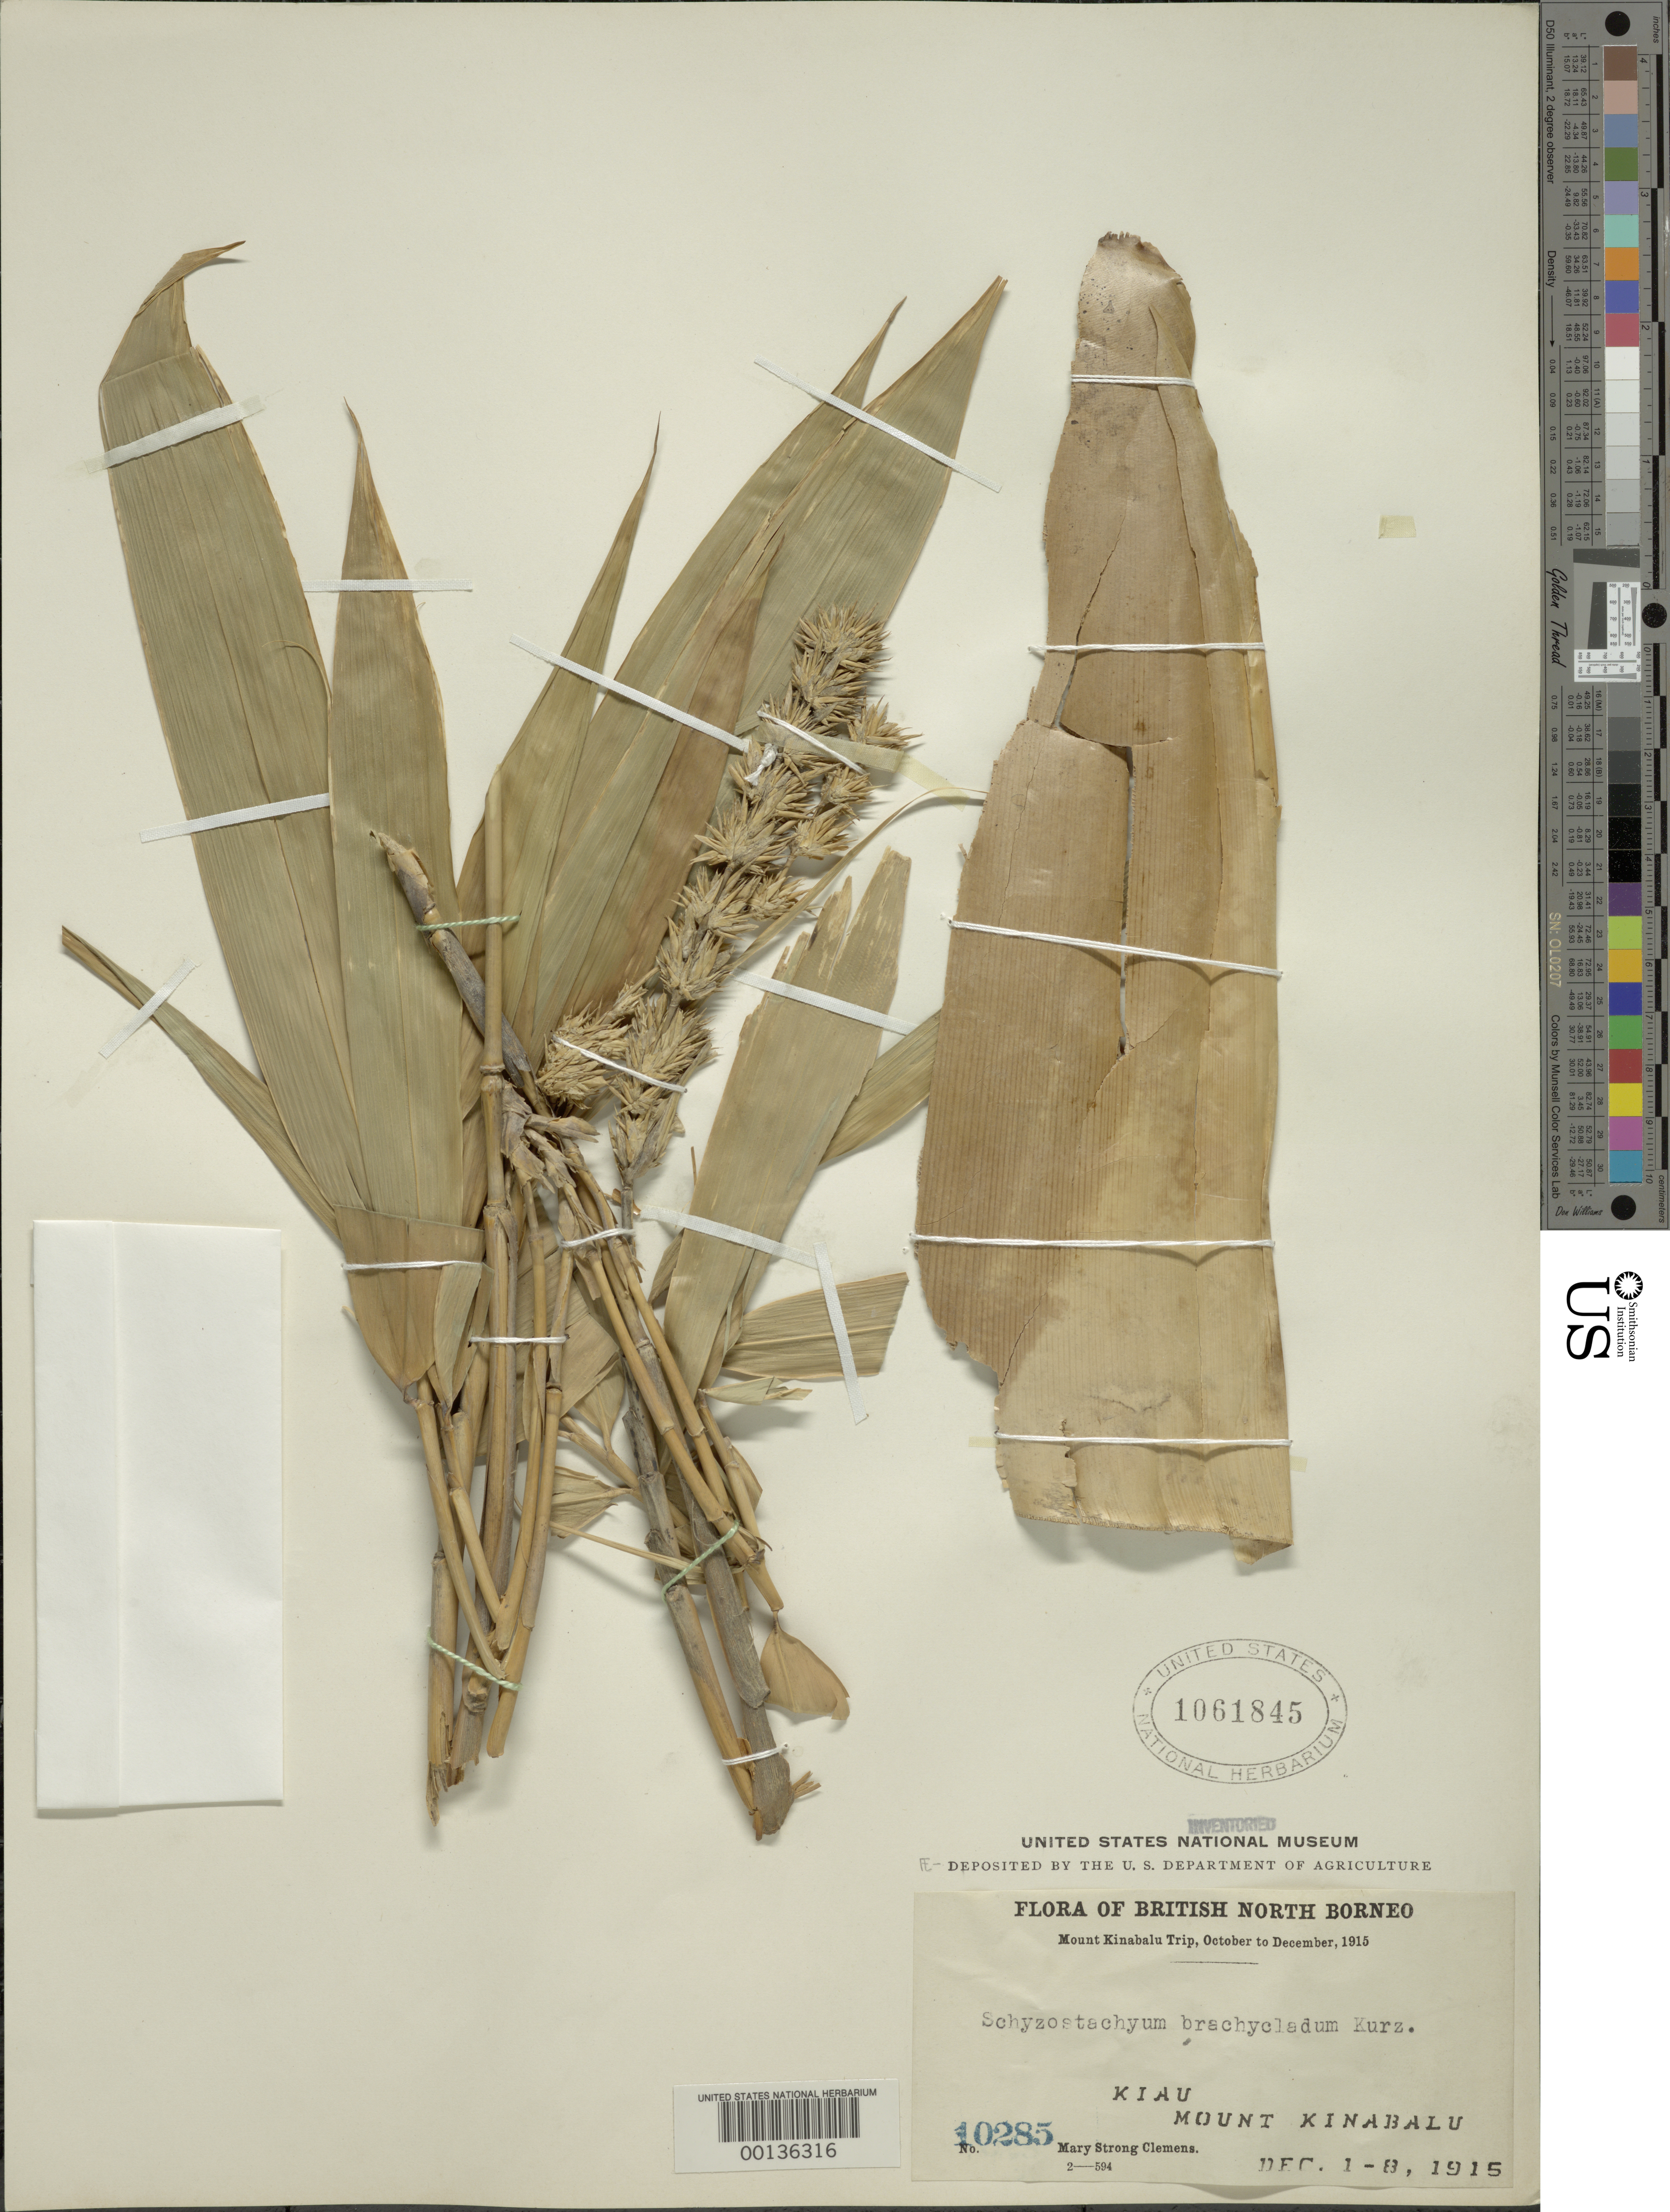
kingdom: Plantae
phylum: Tracheophyta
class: Liliopsida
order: Poales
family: Poaceae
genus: Schizostachyum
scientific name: Schizostachyum brachycladum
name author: (Kurz ex Munro) Kurz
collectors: M. S. Clemens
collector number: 10285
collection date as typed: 01 Dec 1915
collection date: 1915-12-01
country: Malaysia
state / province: Sabah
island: Borneo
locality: Kiau, mt. kinabalu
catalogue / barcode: US 1061845